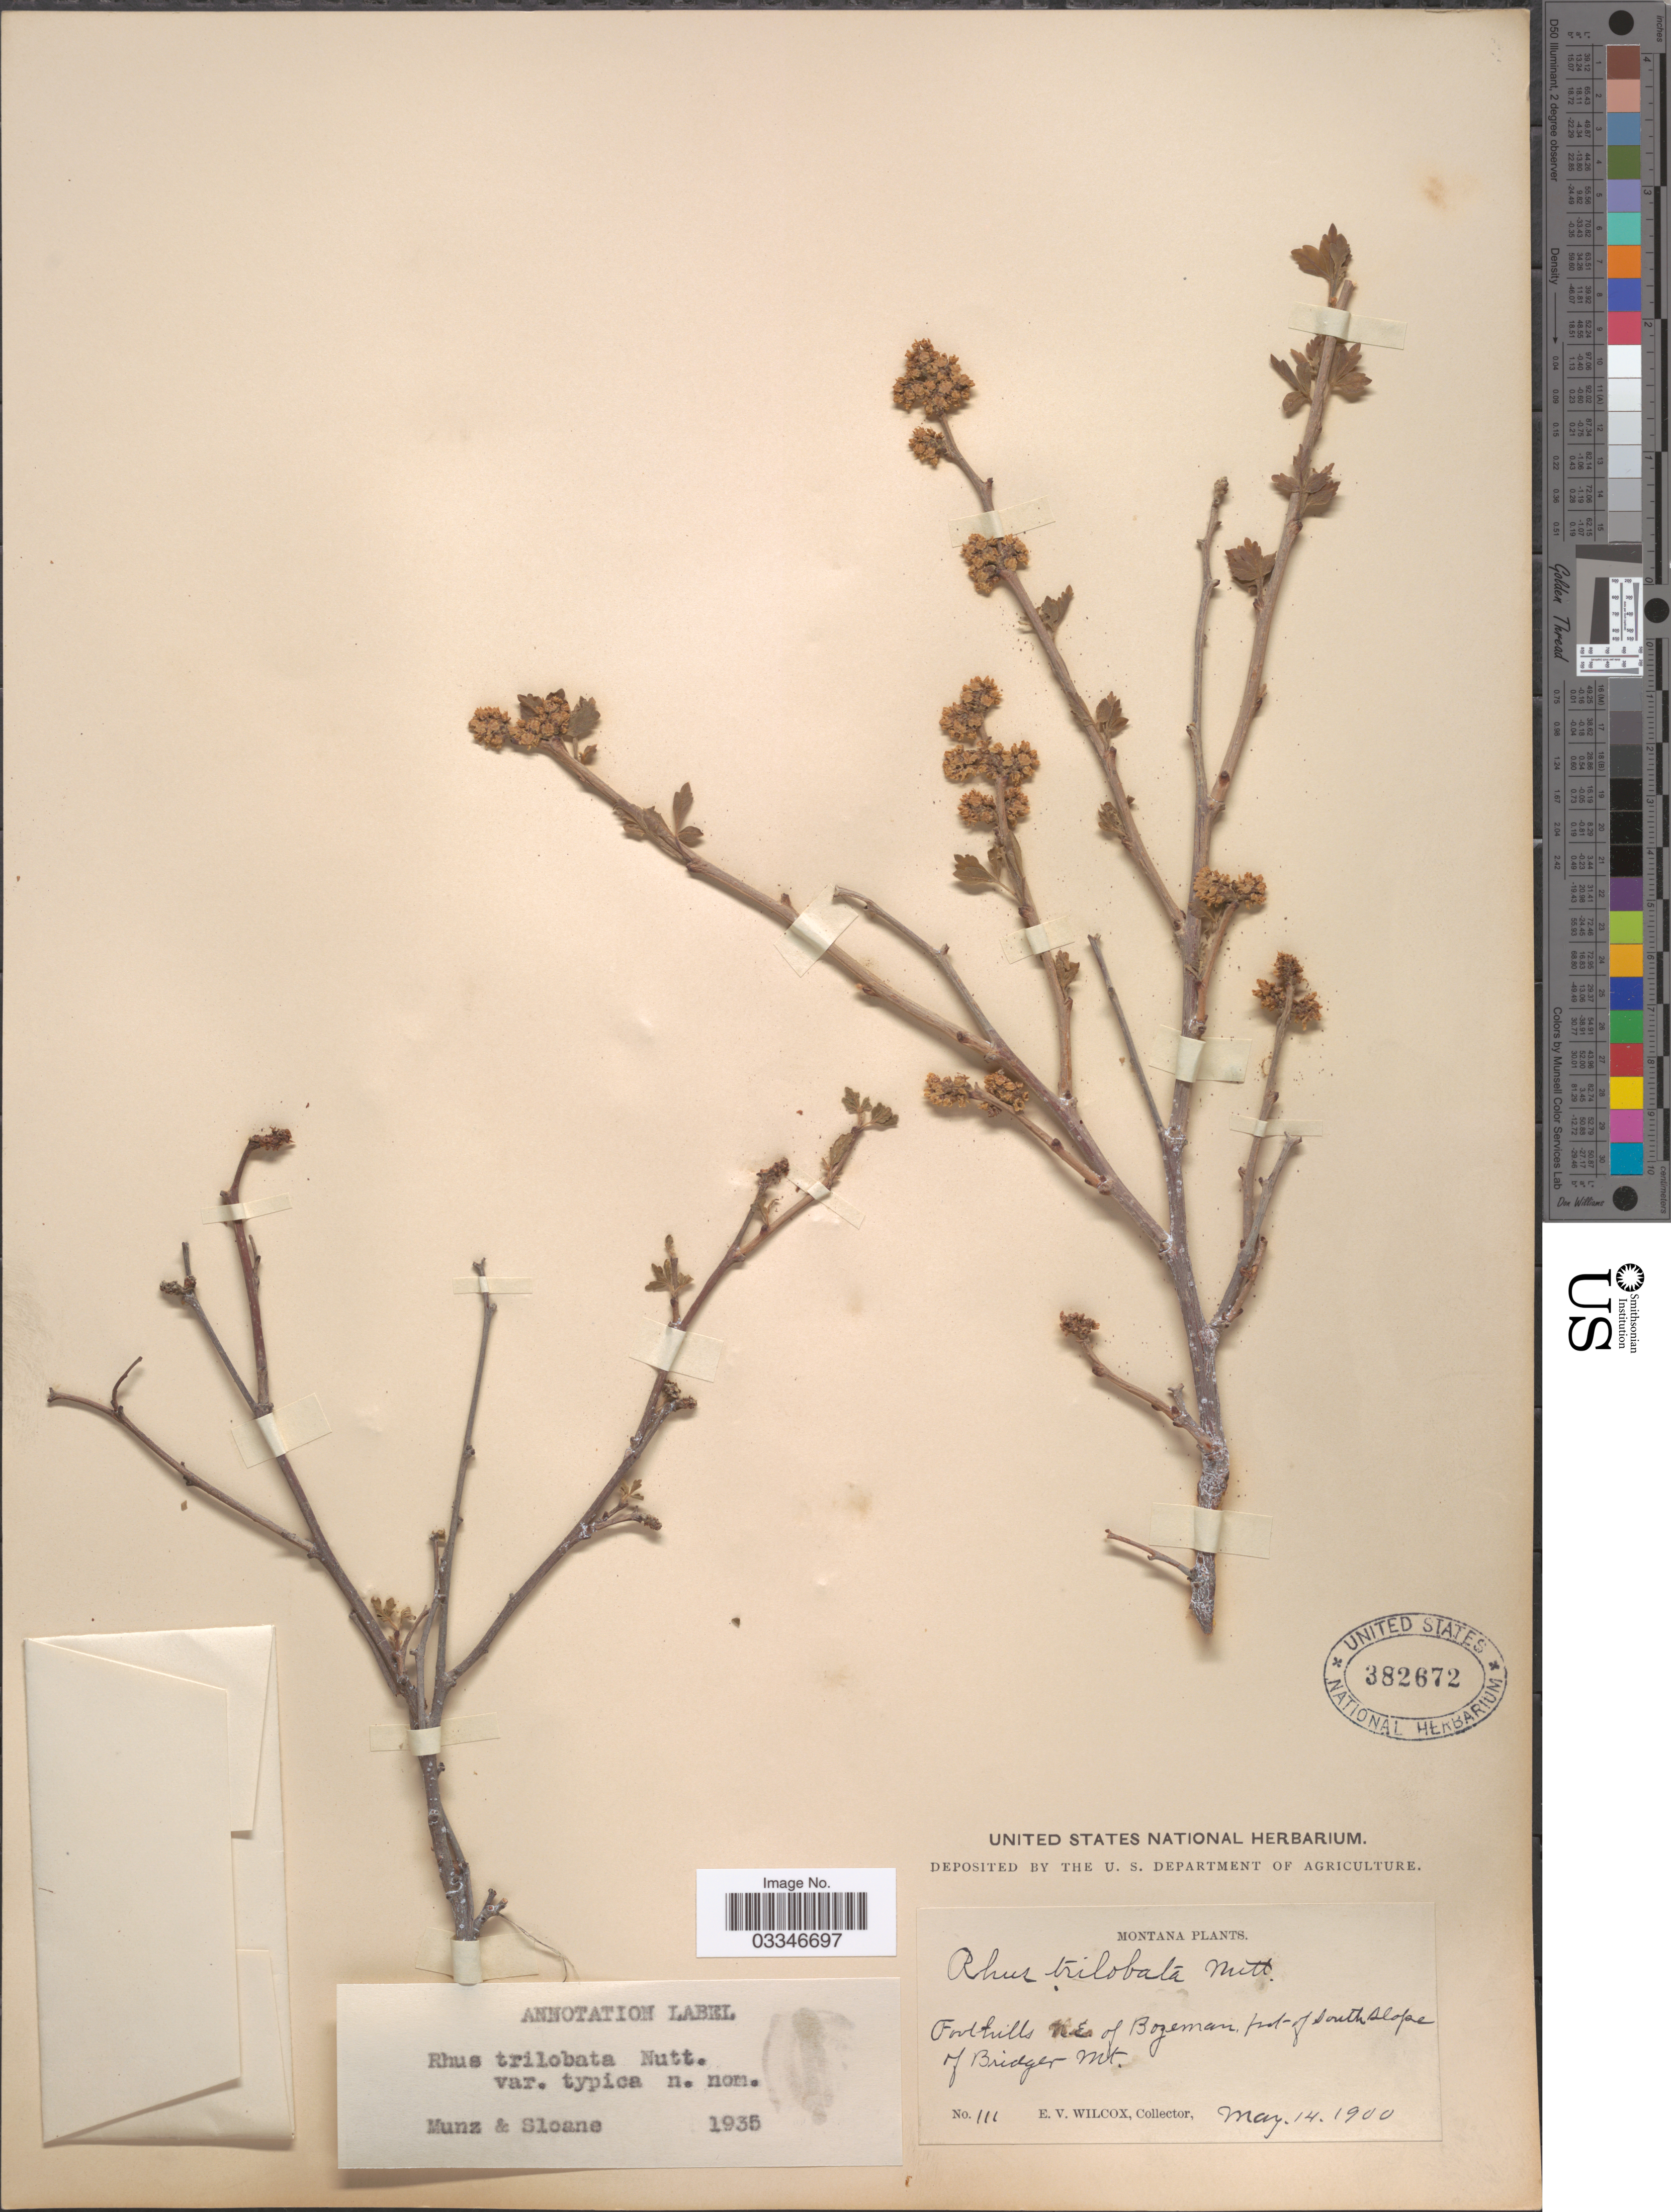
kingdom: Plantae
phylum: Tracheophyta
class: Magnoliopsida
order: Sapindales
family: Anacardiaceae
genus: Rhus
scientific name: Rhus trilobata var. typica Munz & Sloane ined.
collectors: E. V. Wilcox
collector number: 111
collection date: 1900-05-14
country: United States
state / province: Montana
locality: Foothills N.E. of Bozeman, foot of south slope of Bridger Mt.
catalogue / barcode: US 382672